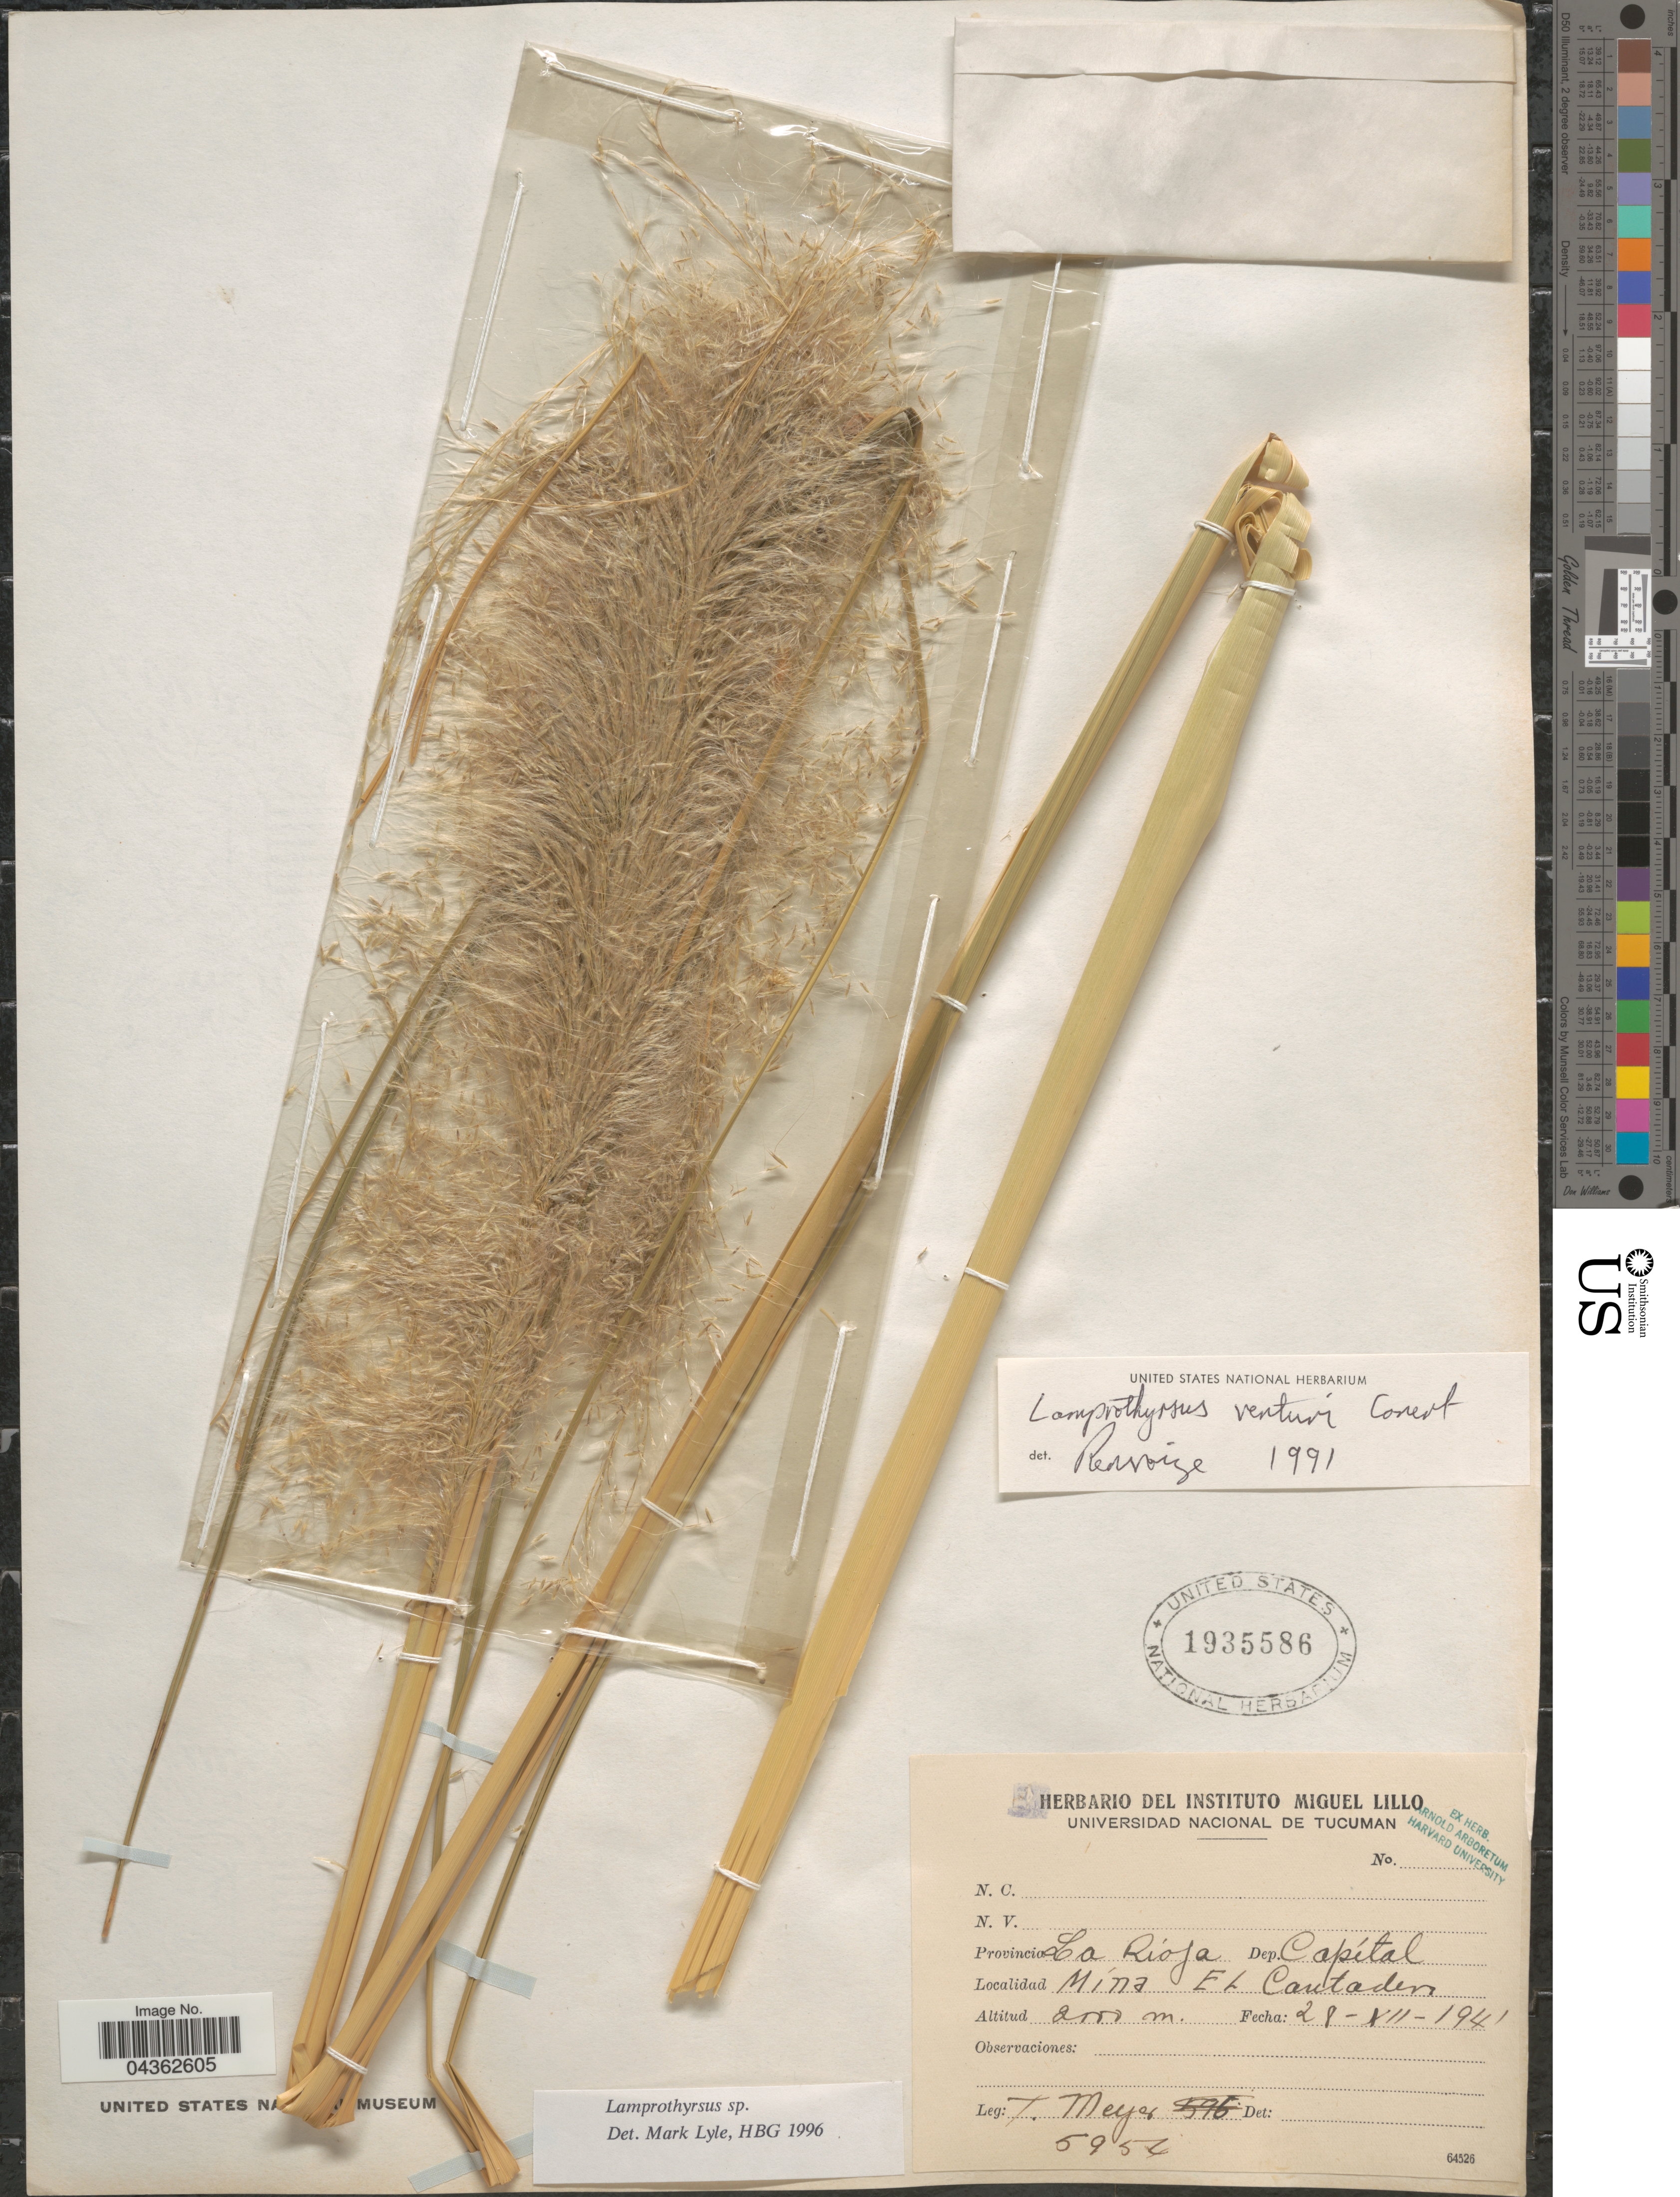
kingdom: Plantae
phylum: Tracheophyta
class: Liliopsida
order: Poales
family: Poaceae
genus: Cortaderia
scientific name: Cortaderia hieronymi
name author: (Kuntze) H.P. Linder & N.P. Barker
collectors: T. Meyer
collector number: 5954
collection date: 1941-12-28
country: Argentina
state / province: La Rioja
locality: Dep. Capítal. Mína El Cantadero.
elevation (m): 2000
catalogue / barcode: US 1935586